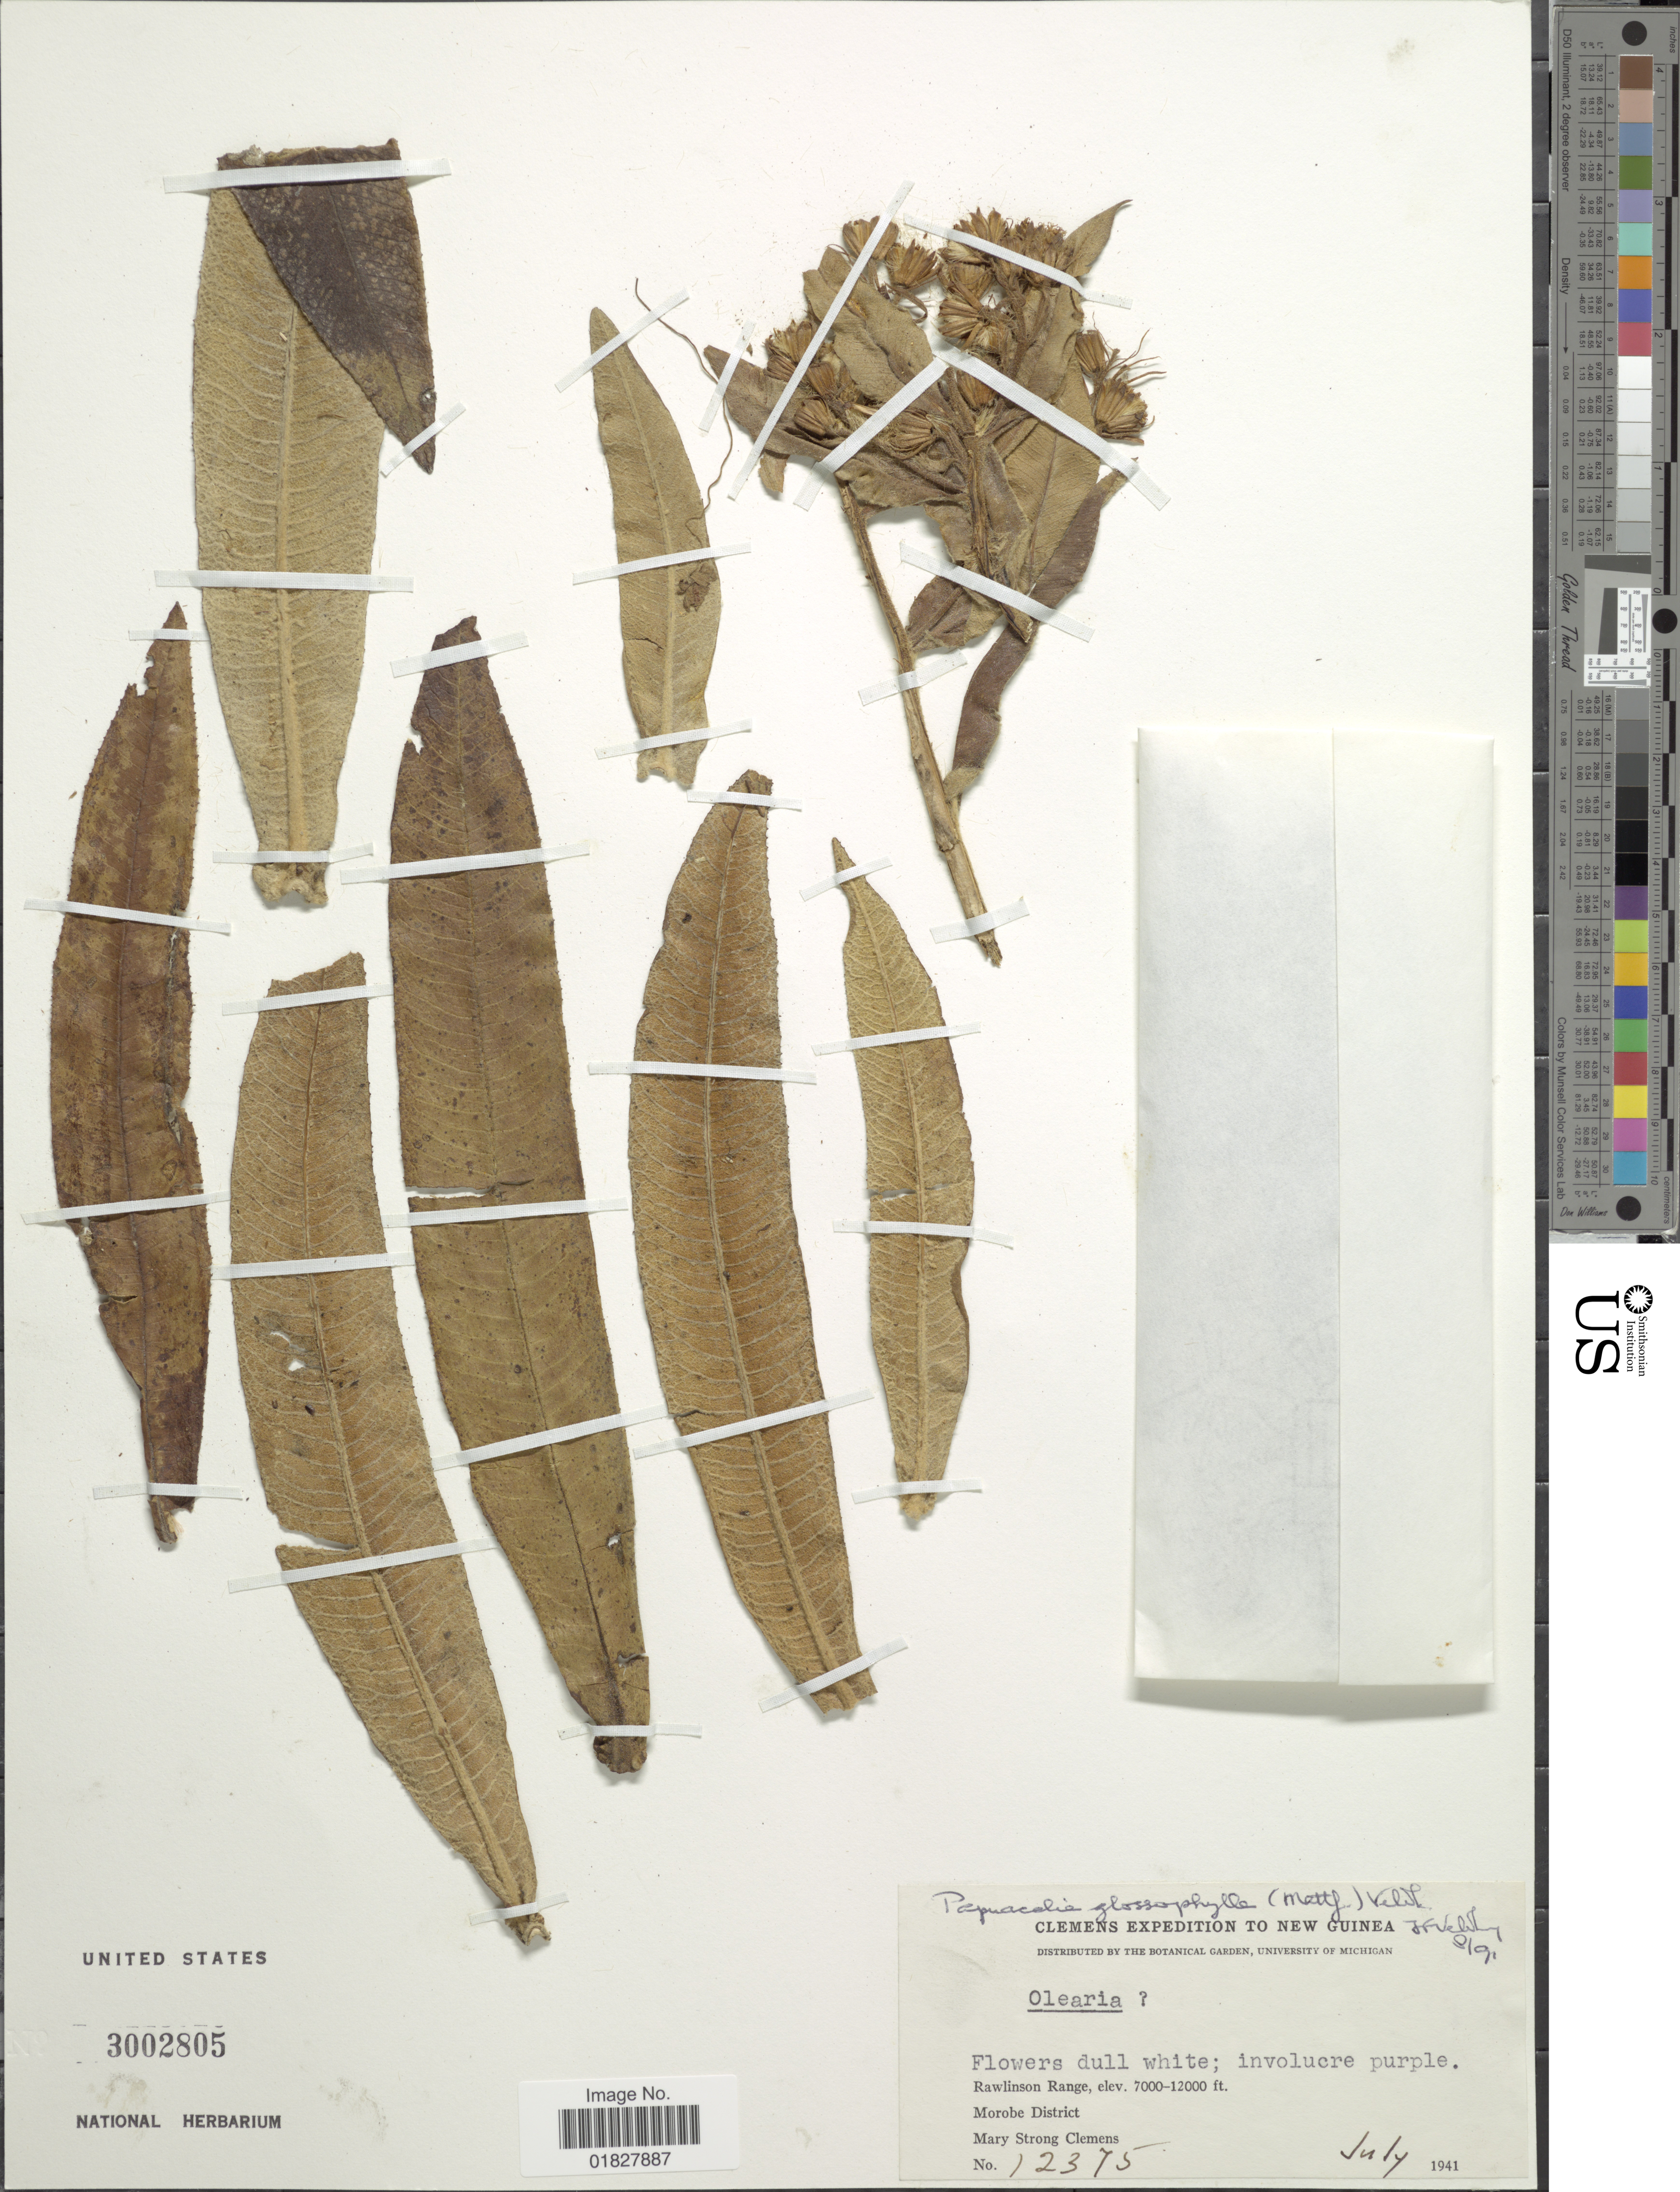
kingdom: Plantae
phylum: Tracheophyta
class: Magnoliopsida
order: Asterales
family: Asteraceae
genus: Papuacalia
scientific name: Papuacalia glossophylla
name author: (Mattf.) Veldkamp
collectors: M. S. Clemens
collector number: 12375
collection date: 1941-07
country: Papua New Guinea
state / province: Morobe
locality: New Guinea, Rawlinson Range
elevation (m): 2134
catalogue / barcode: US 3002805